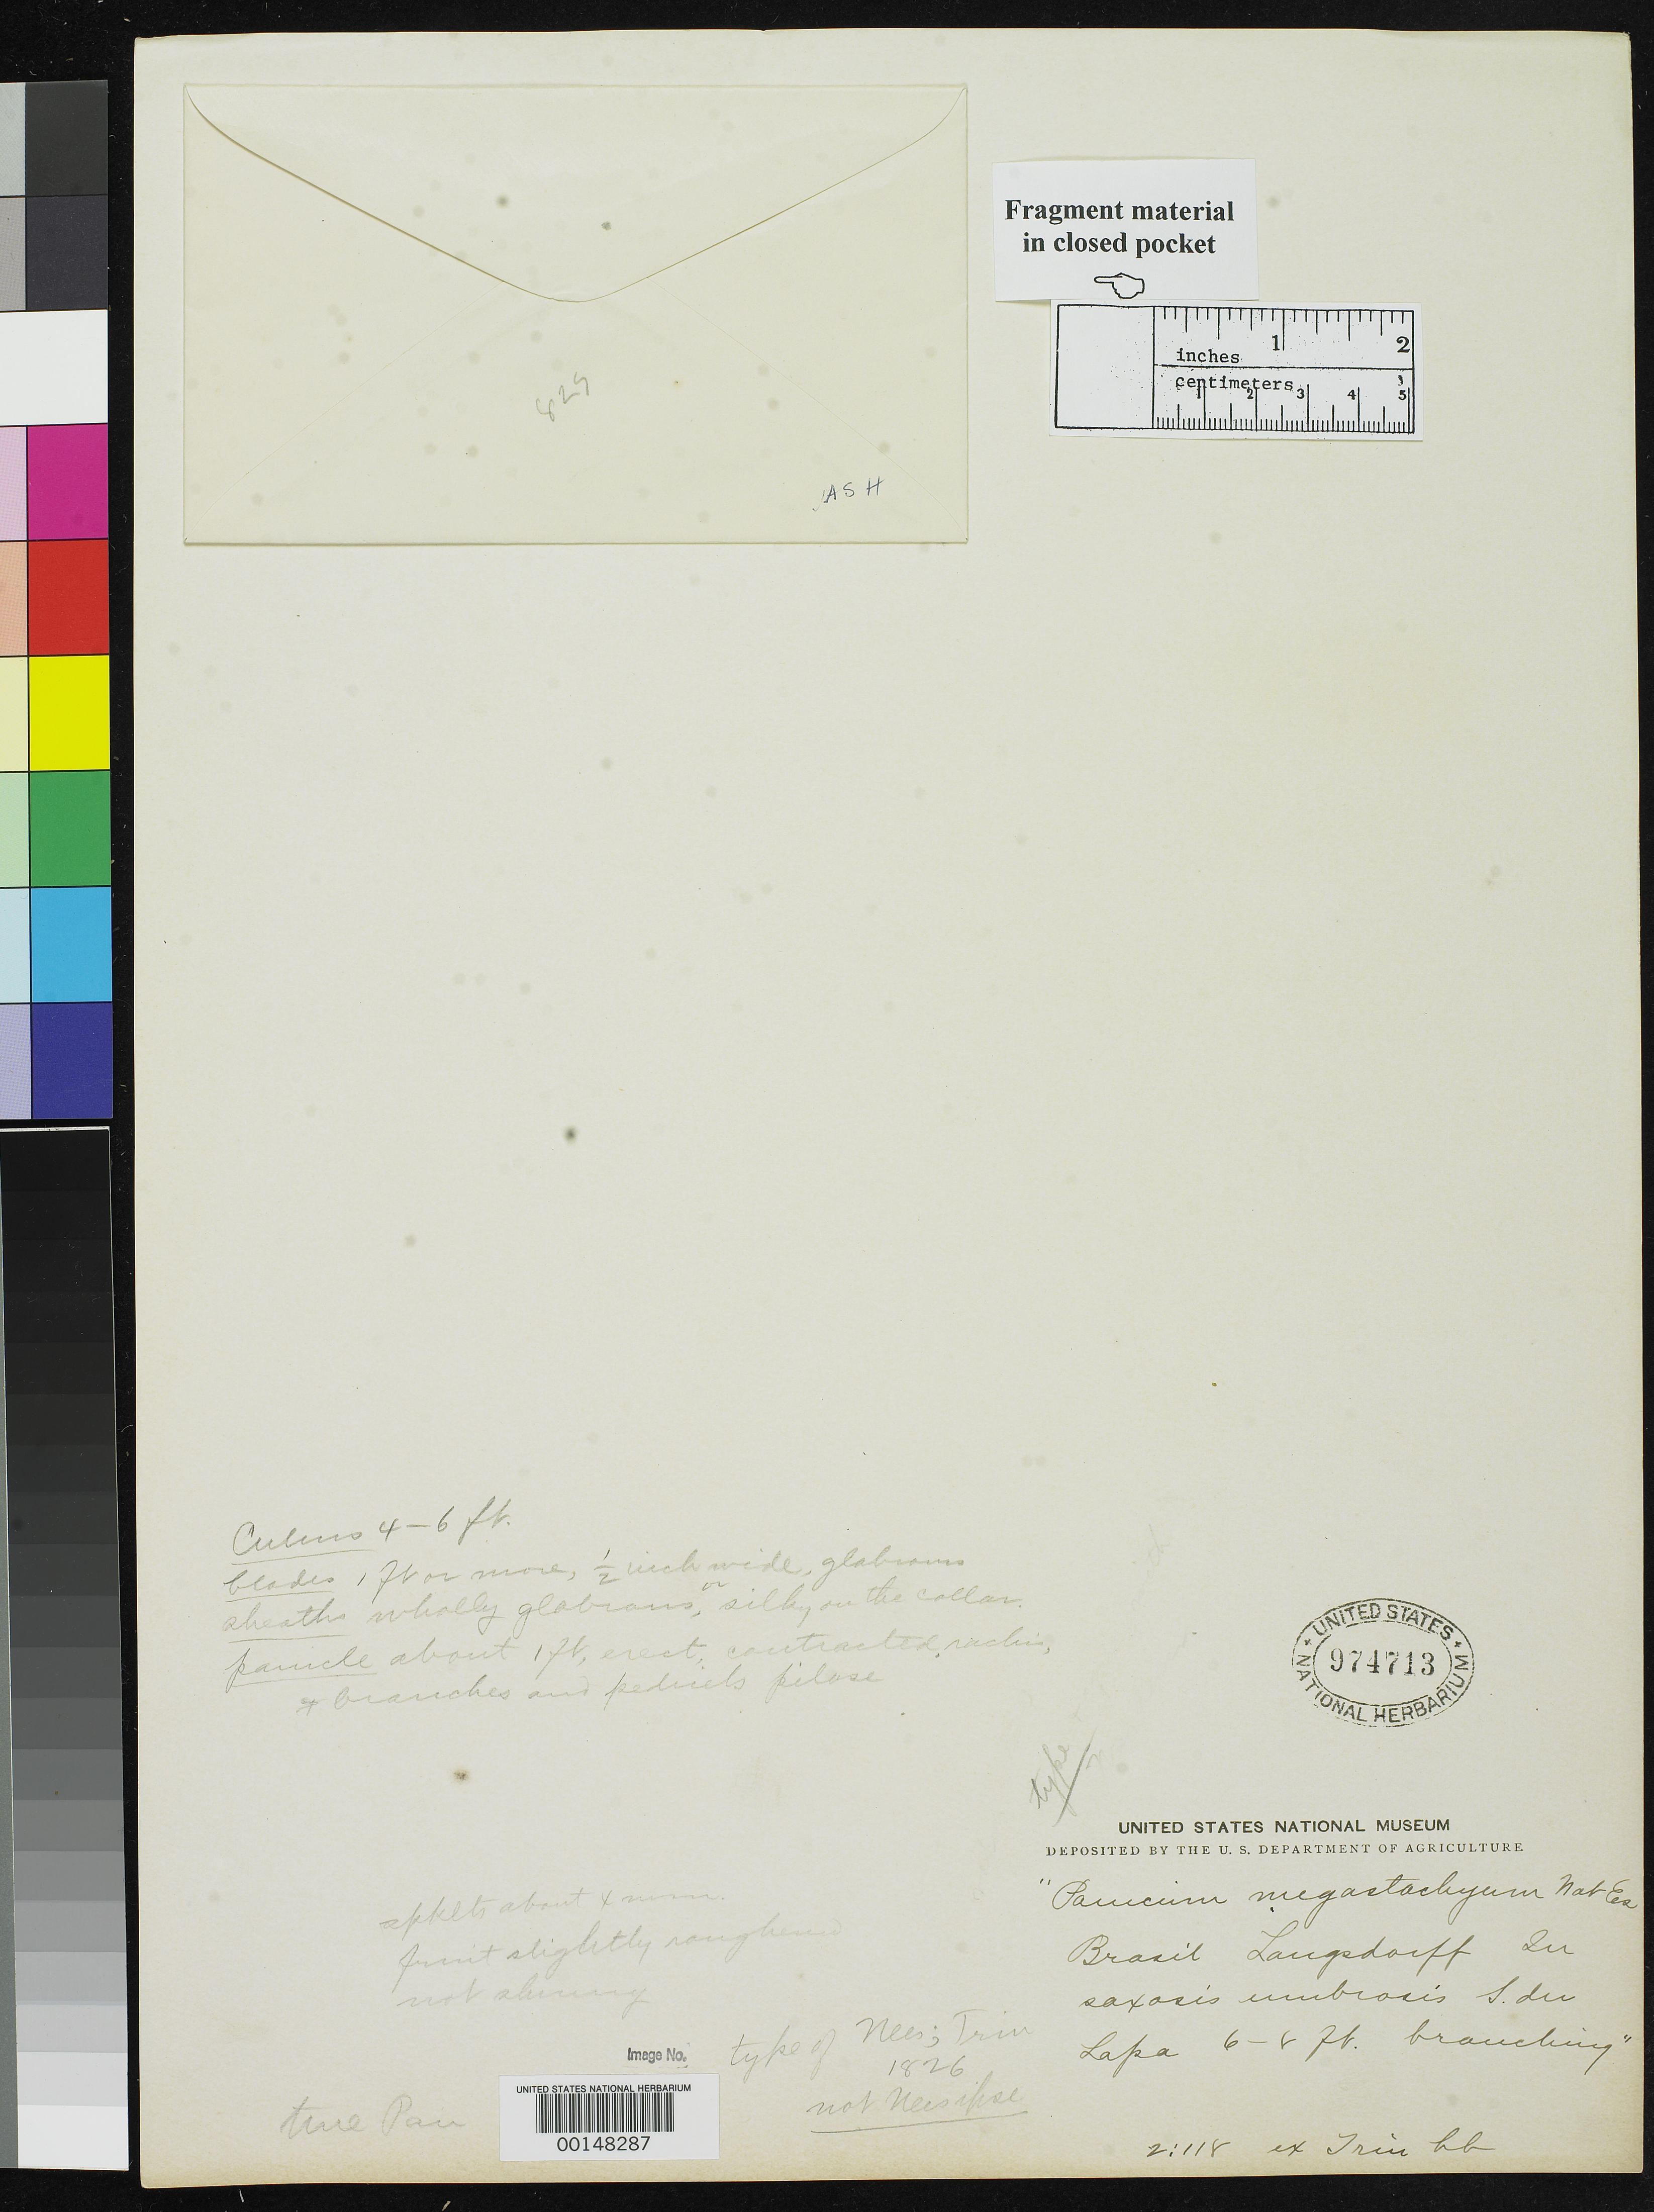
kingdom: Plantae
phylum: Tracheophyta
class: Liliopsida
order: Poales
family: Poaceae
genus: Panicum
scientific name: Panicum megastachyum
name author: Nees ex Trin.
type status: Type Fragment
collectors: G. H. von Langsdorff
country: Brazil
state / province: Minas Gerais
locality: Serra do Lapa.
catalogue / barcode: US 974713